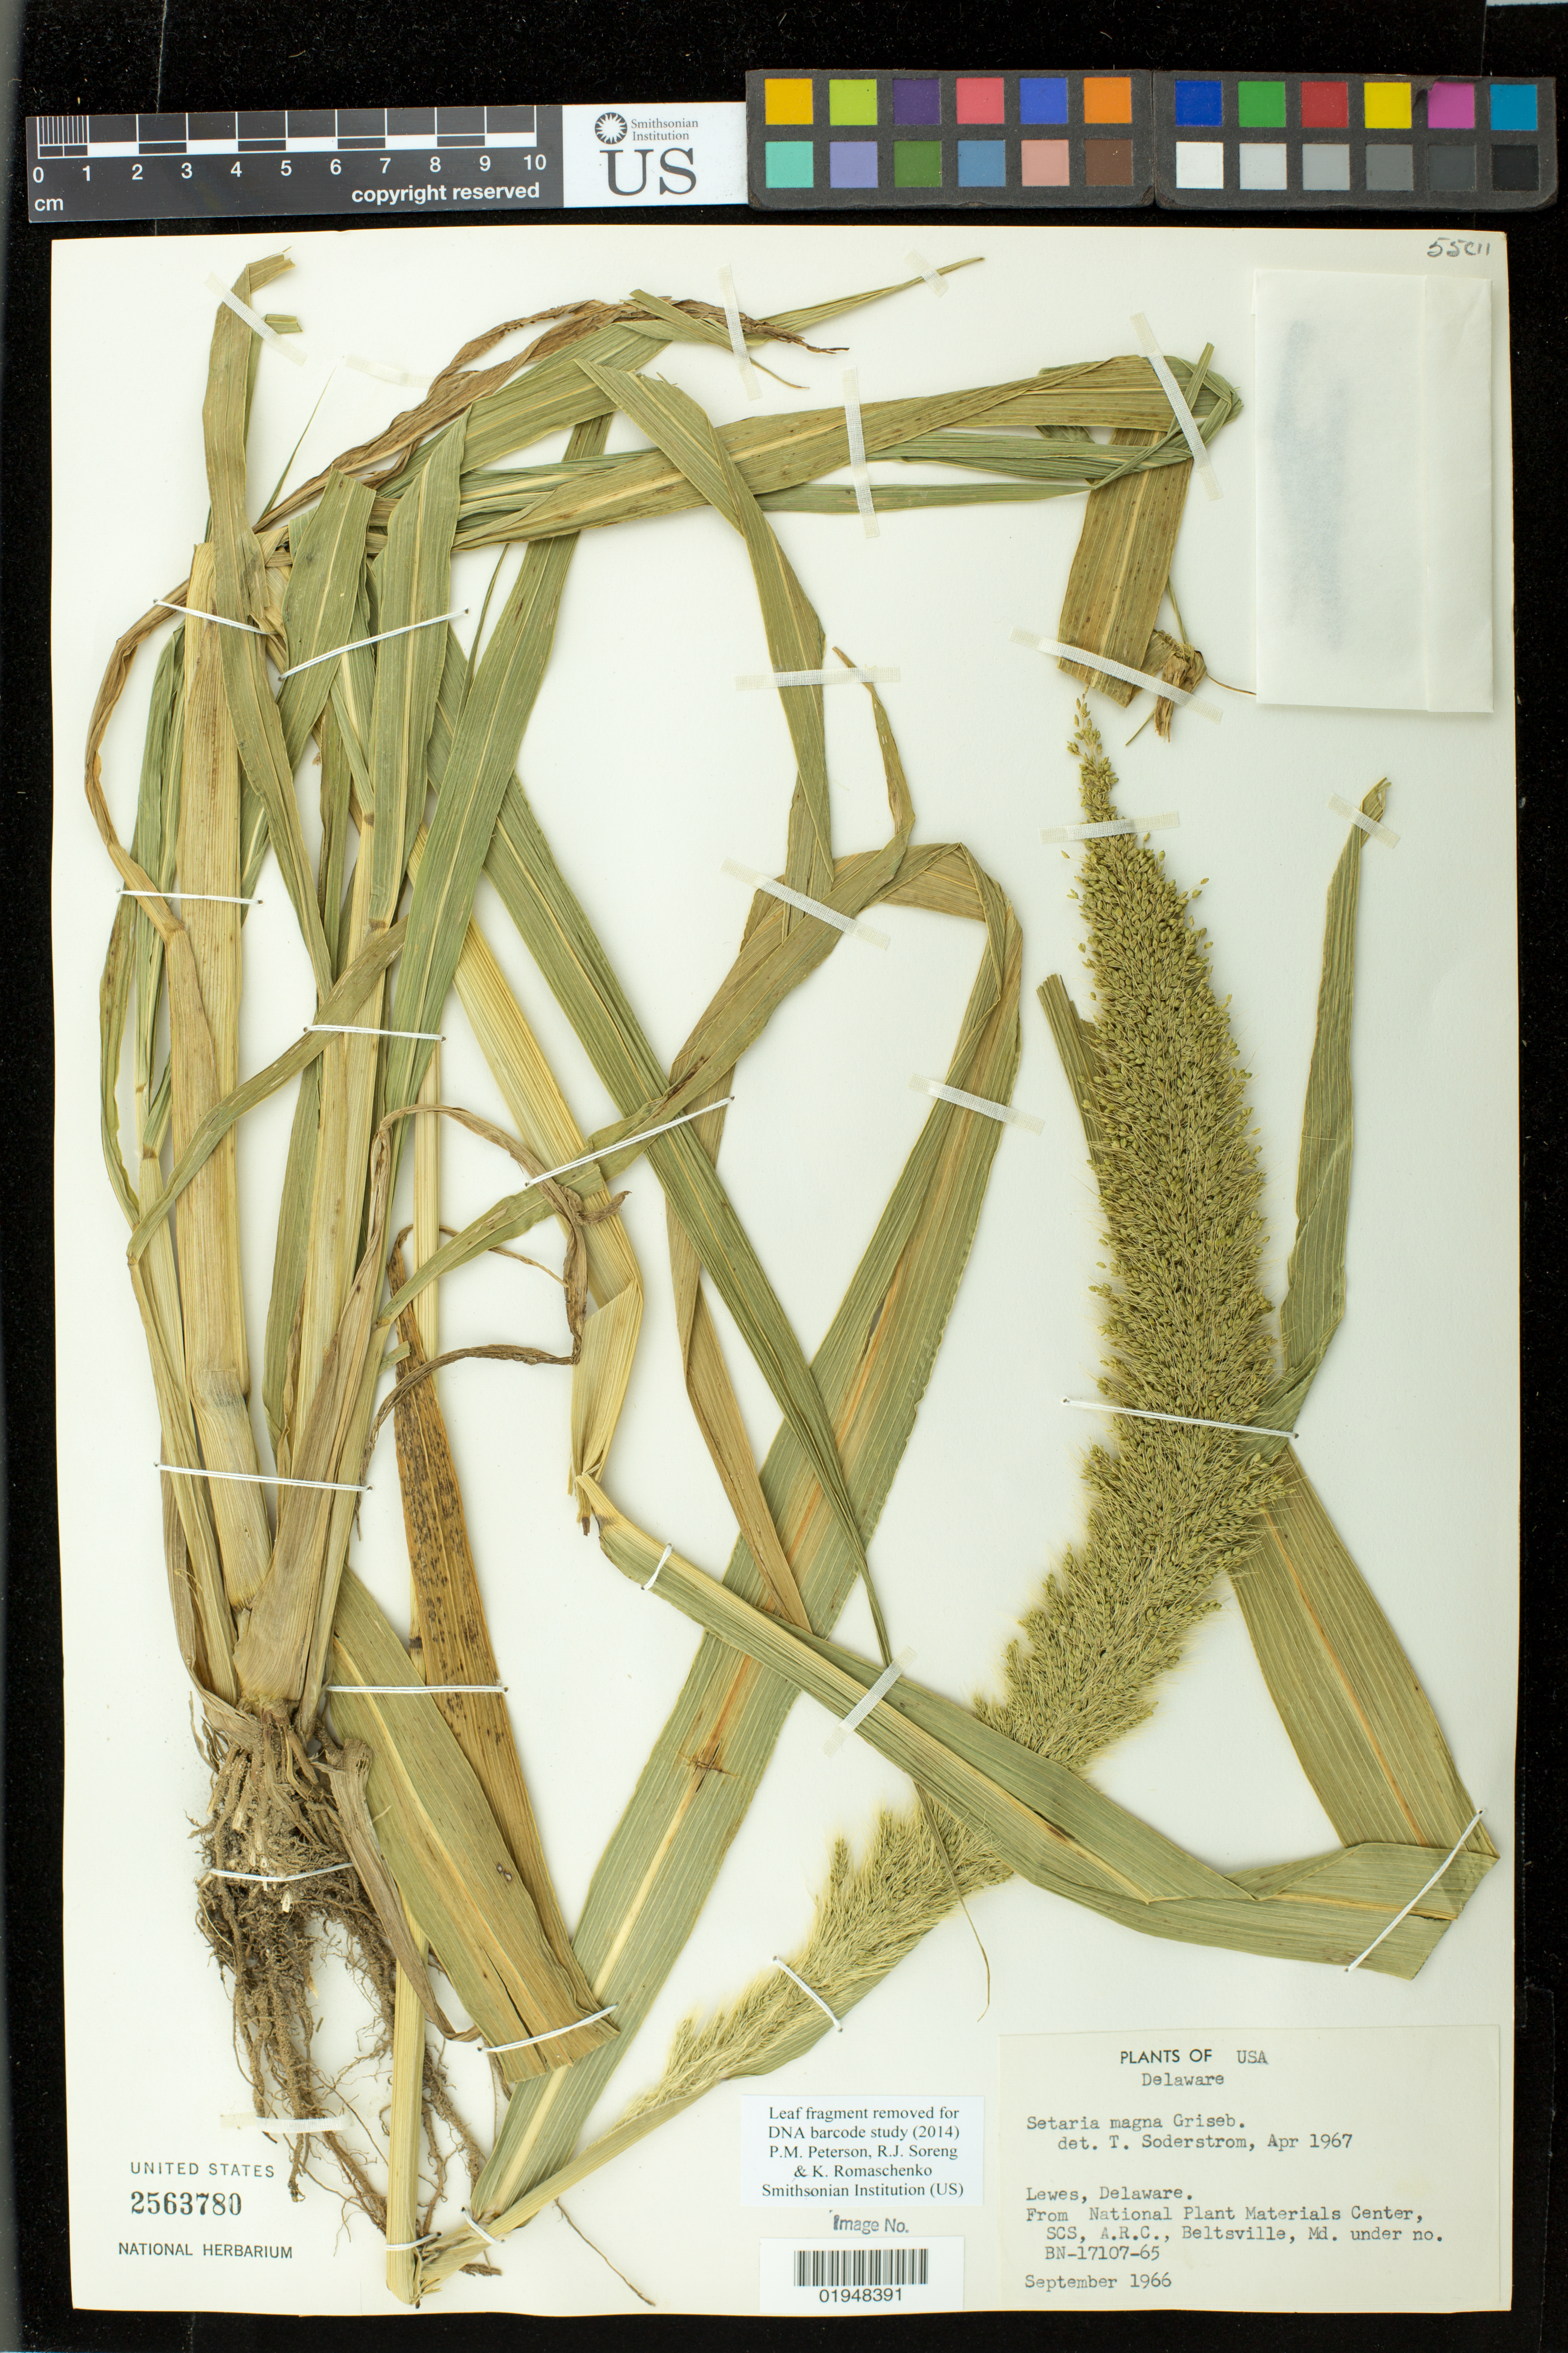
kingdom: Plantae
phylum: Tracheophyta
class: Liliopsida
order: Poales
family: Poaceae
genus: Setaria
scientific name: Setaria magna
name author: Griseb.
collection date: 1966-09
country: United States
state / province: Delaware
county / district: Sussex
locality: Lewes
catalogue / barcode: US 2563780